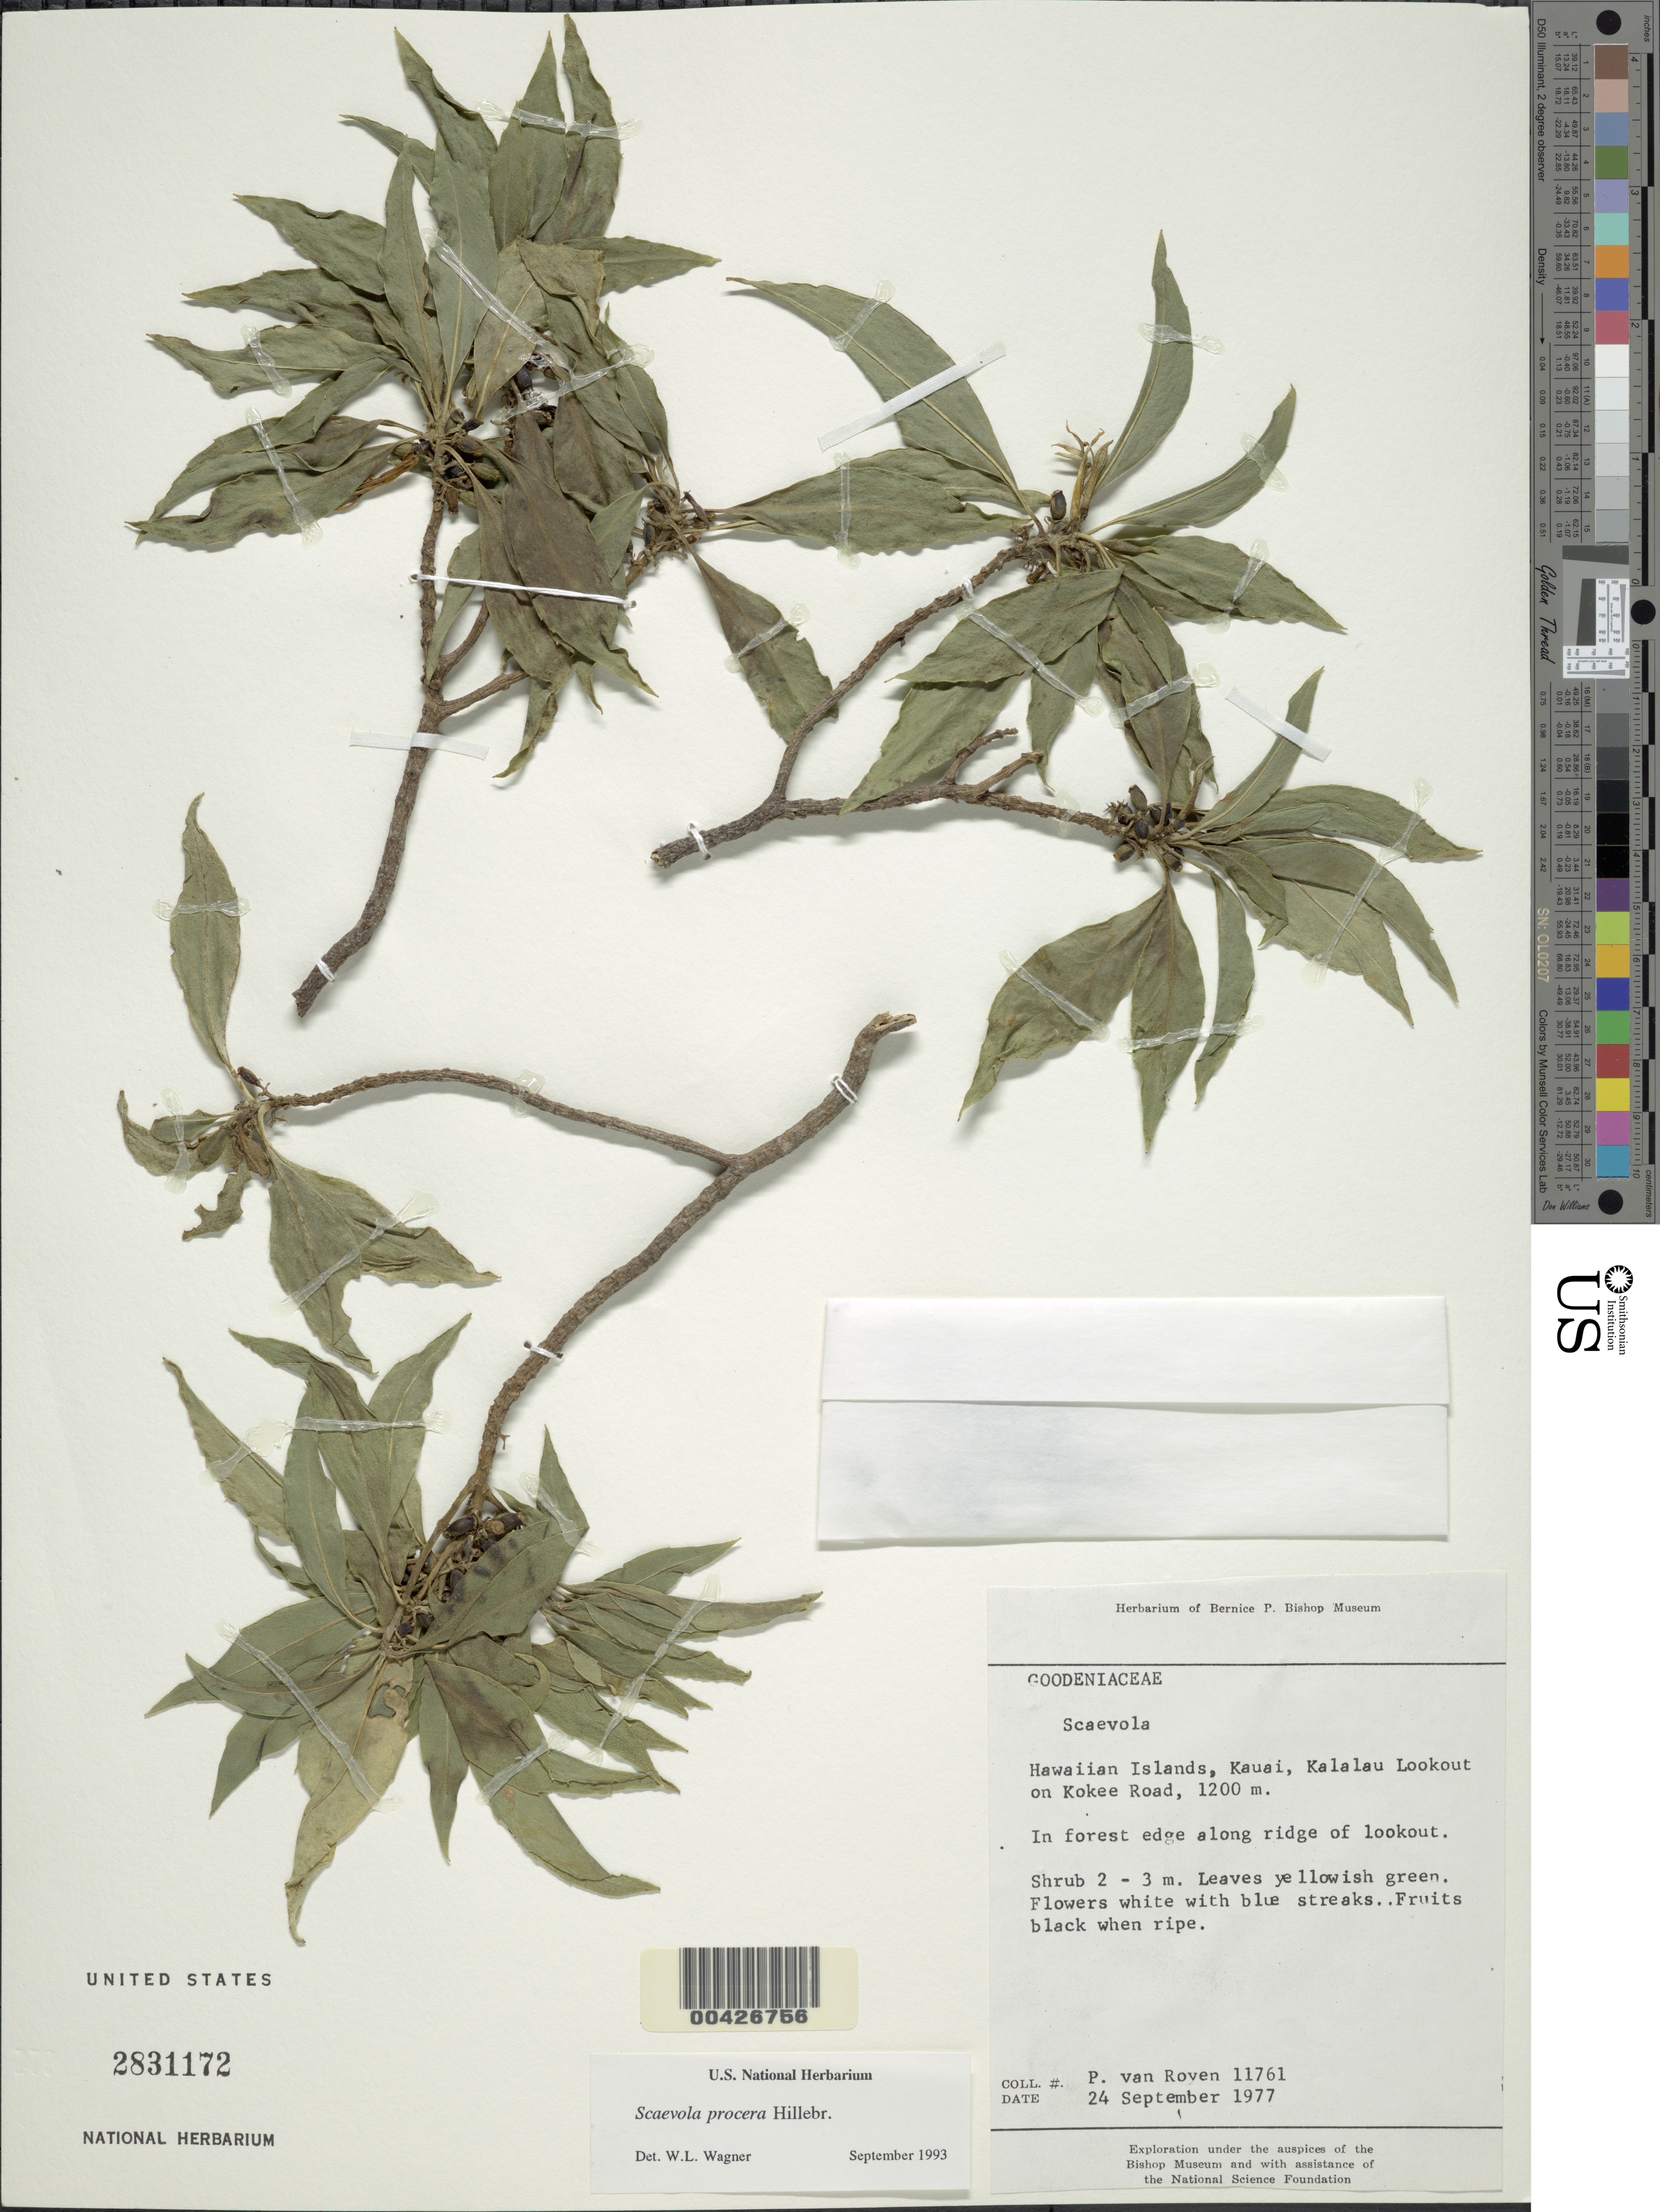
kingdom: Plantae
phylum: Tracheophyta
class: Magnoliopsida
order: Asterales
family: Goodeniaceae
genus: Scaevola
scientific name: Scaevola procera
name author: Hillebr.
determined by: Wagner, W. L., (BOT), Smithsonian Institution - National Museum of Natural History (UNITED STATES)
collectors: P. van Royen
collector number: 11761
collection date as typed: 24 Sep 1977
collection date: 1977-09-24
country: United States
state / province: Hawaii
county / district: Kauai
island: Kaua'i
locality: Kalalau Lookout on Kokee Road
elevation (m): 1200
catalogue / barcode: US 2831172